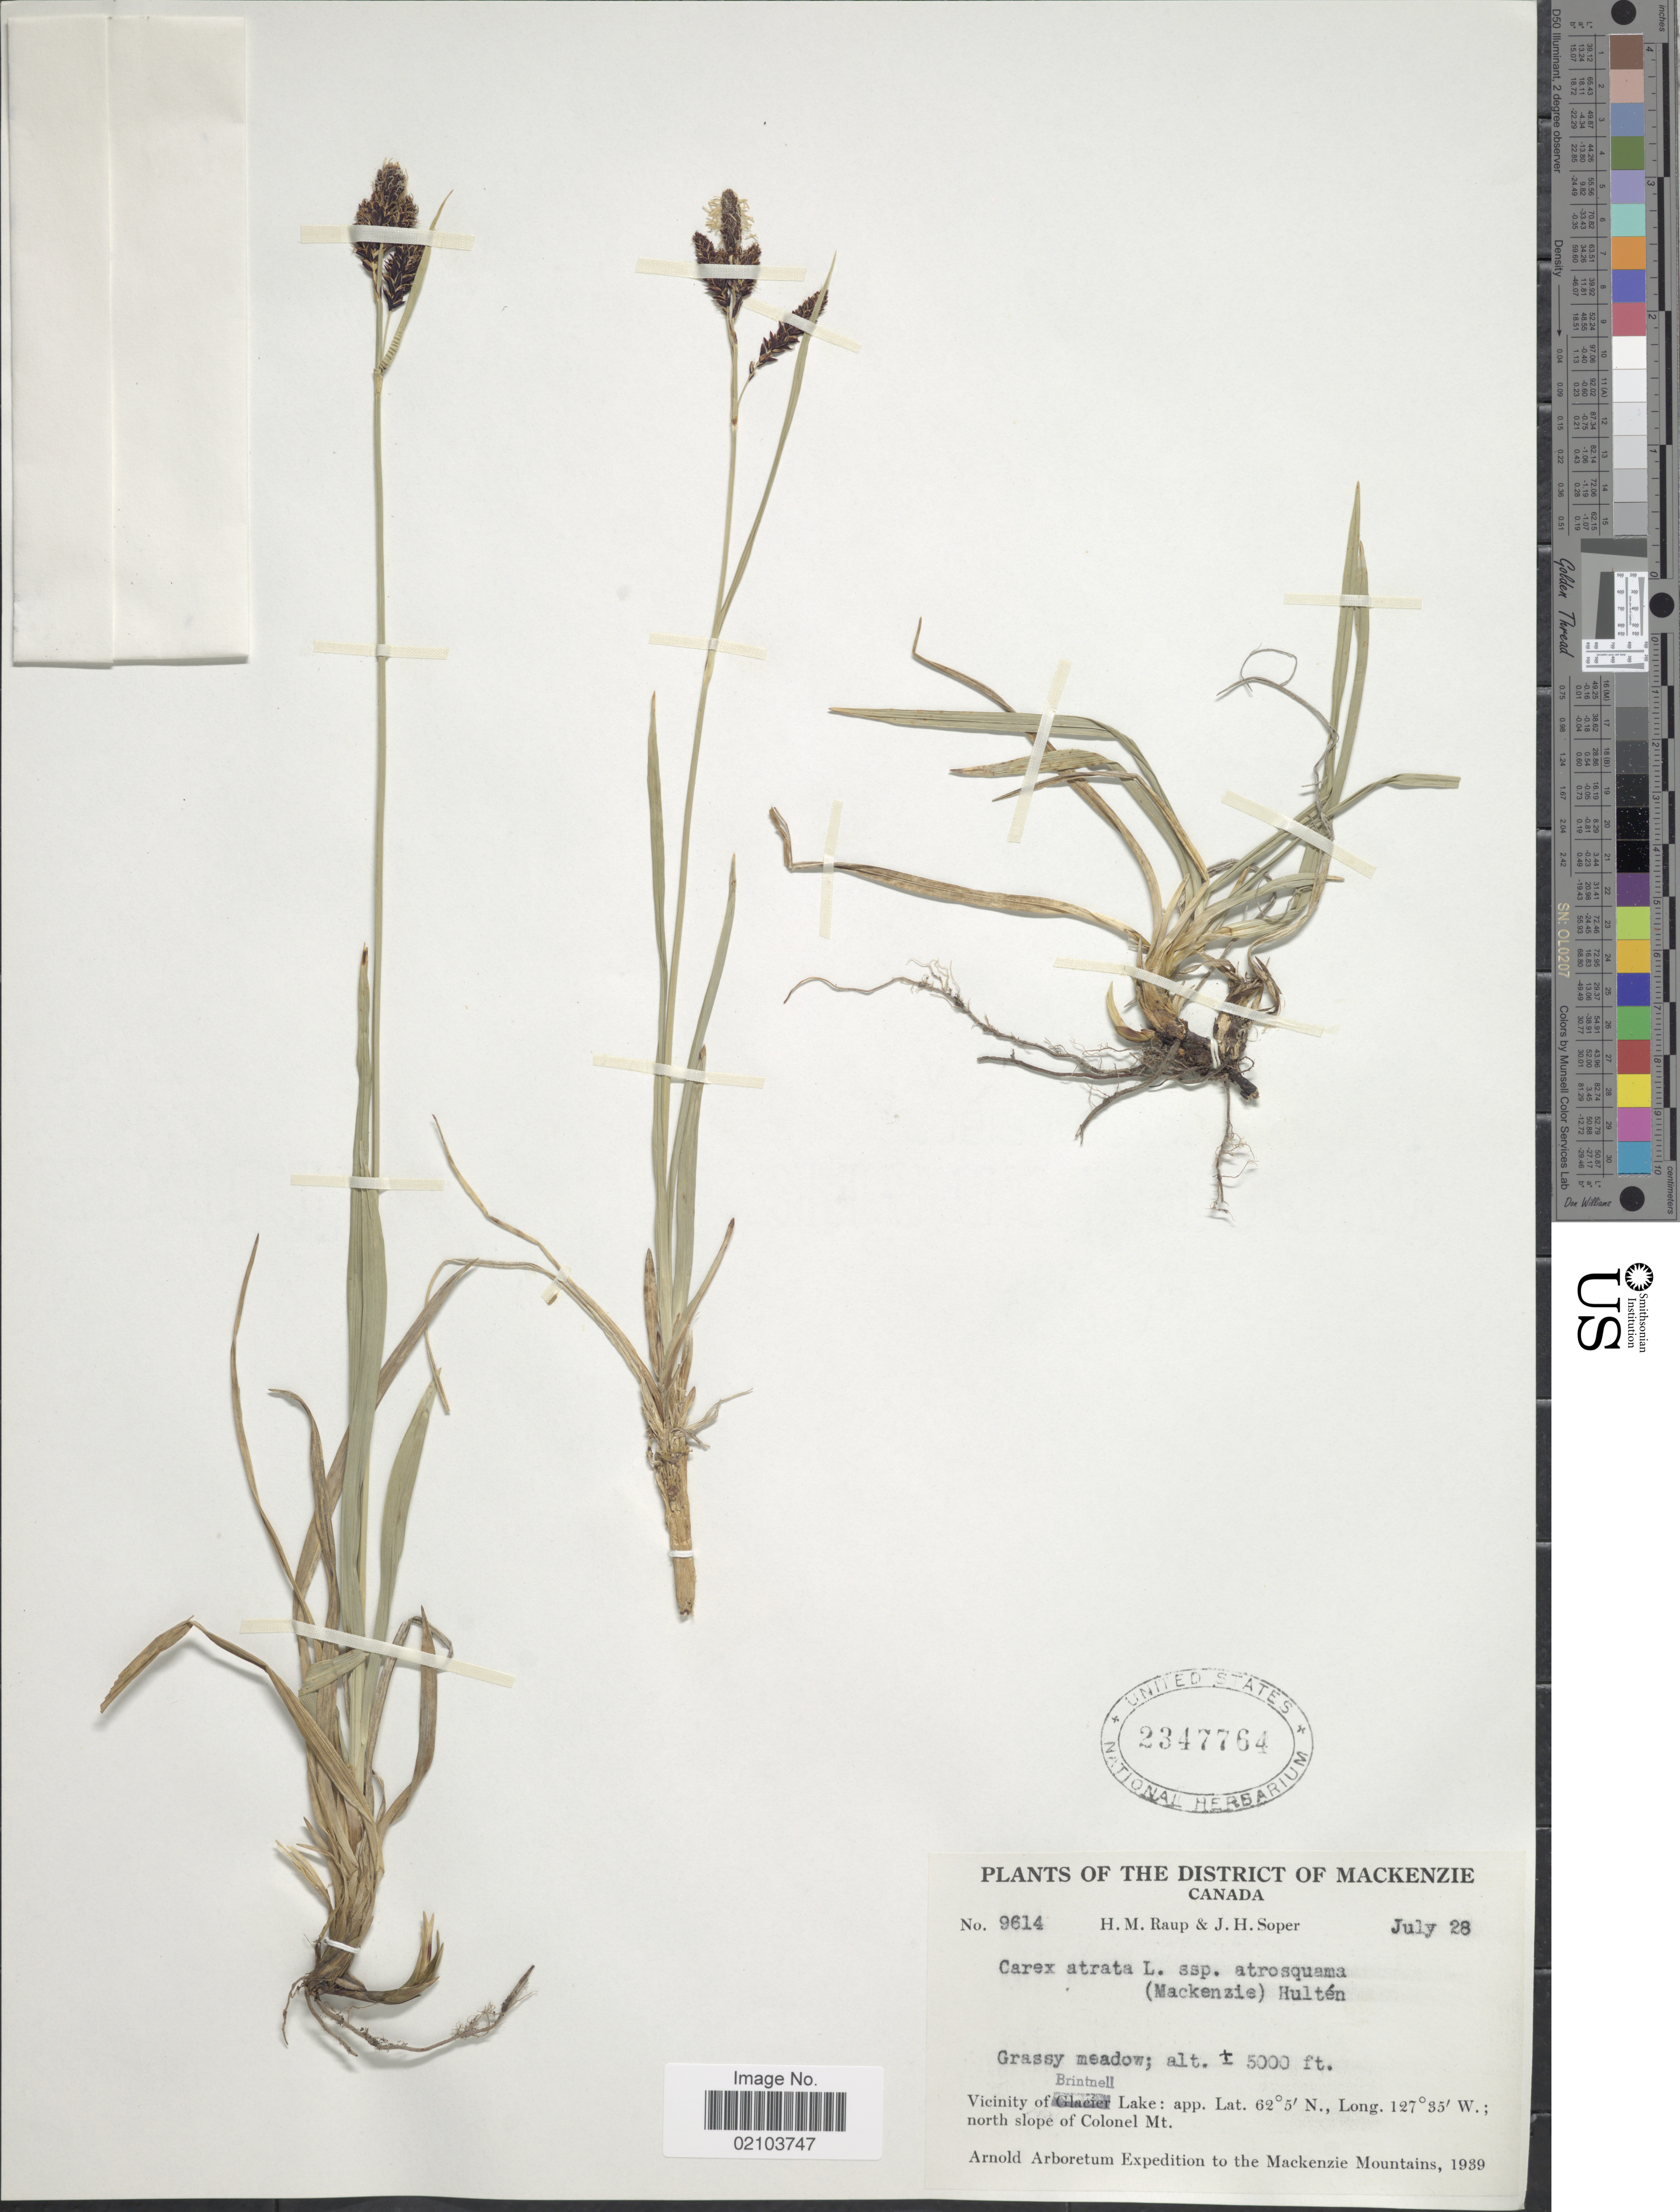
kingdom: Plantae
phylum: Tracheophyta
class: Liliopsida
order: Poales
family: Cyperaceae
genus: Carex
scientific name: Carex atrata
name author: L.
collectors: H. Raup & J. H. Soper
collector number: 9614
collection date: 1939-07-28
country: Canada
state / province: British Columbia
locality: District of MacKenzie. Vicinity of Brintnell Lake. North slope of Colonel Mt.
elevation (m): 1524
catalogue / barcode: US 2347764